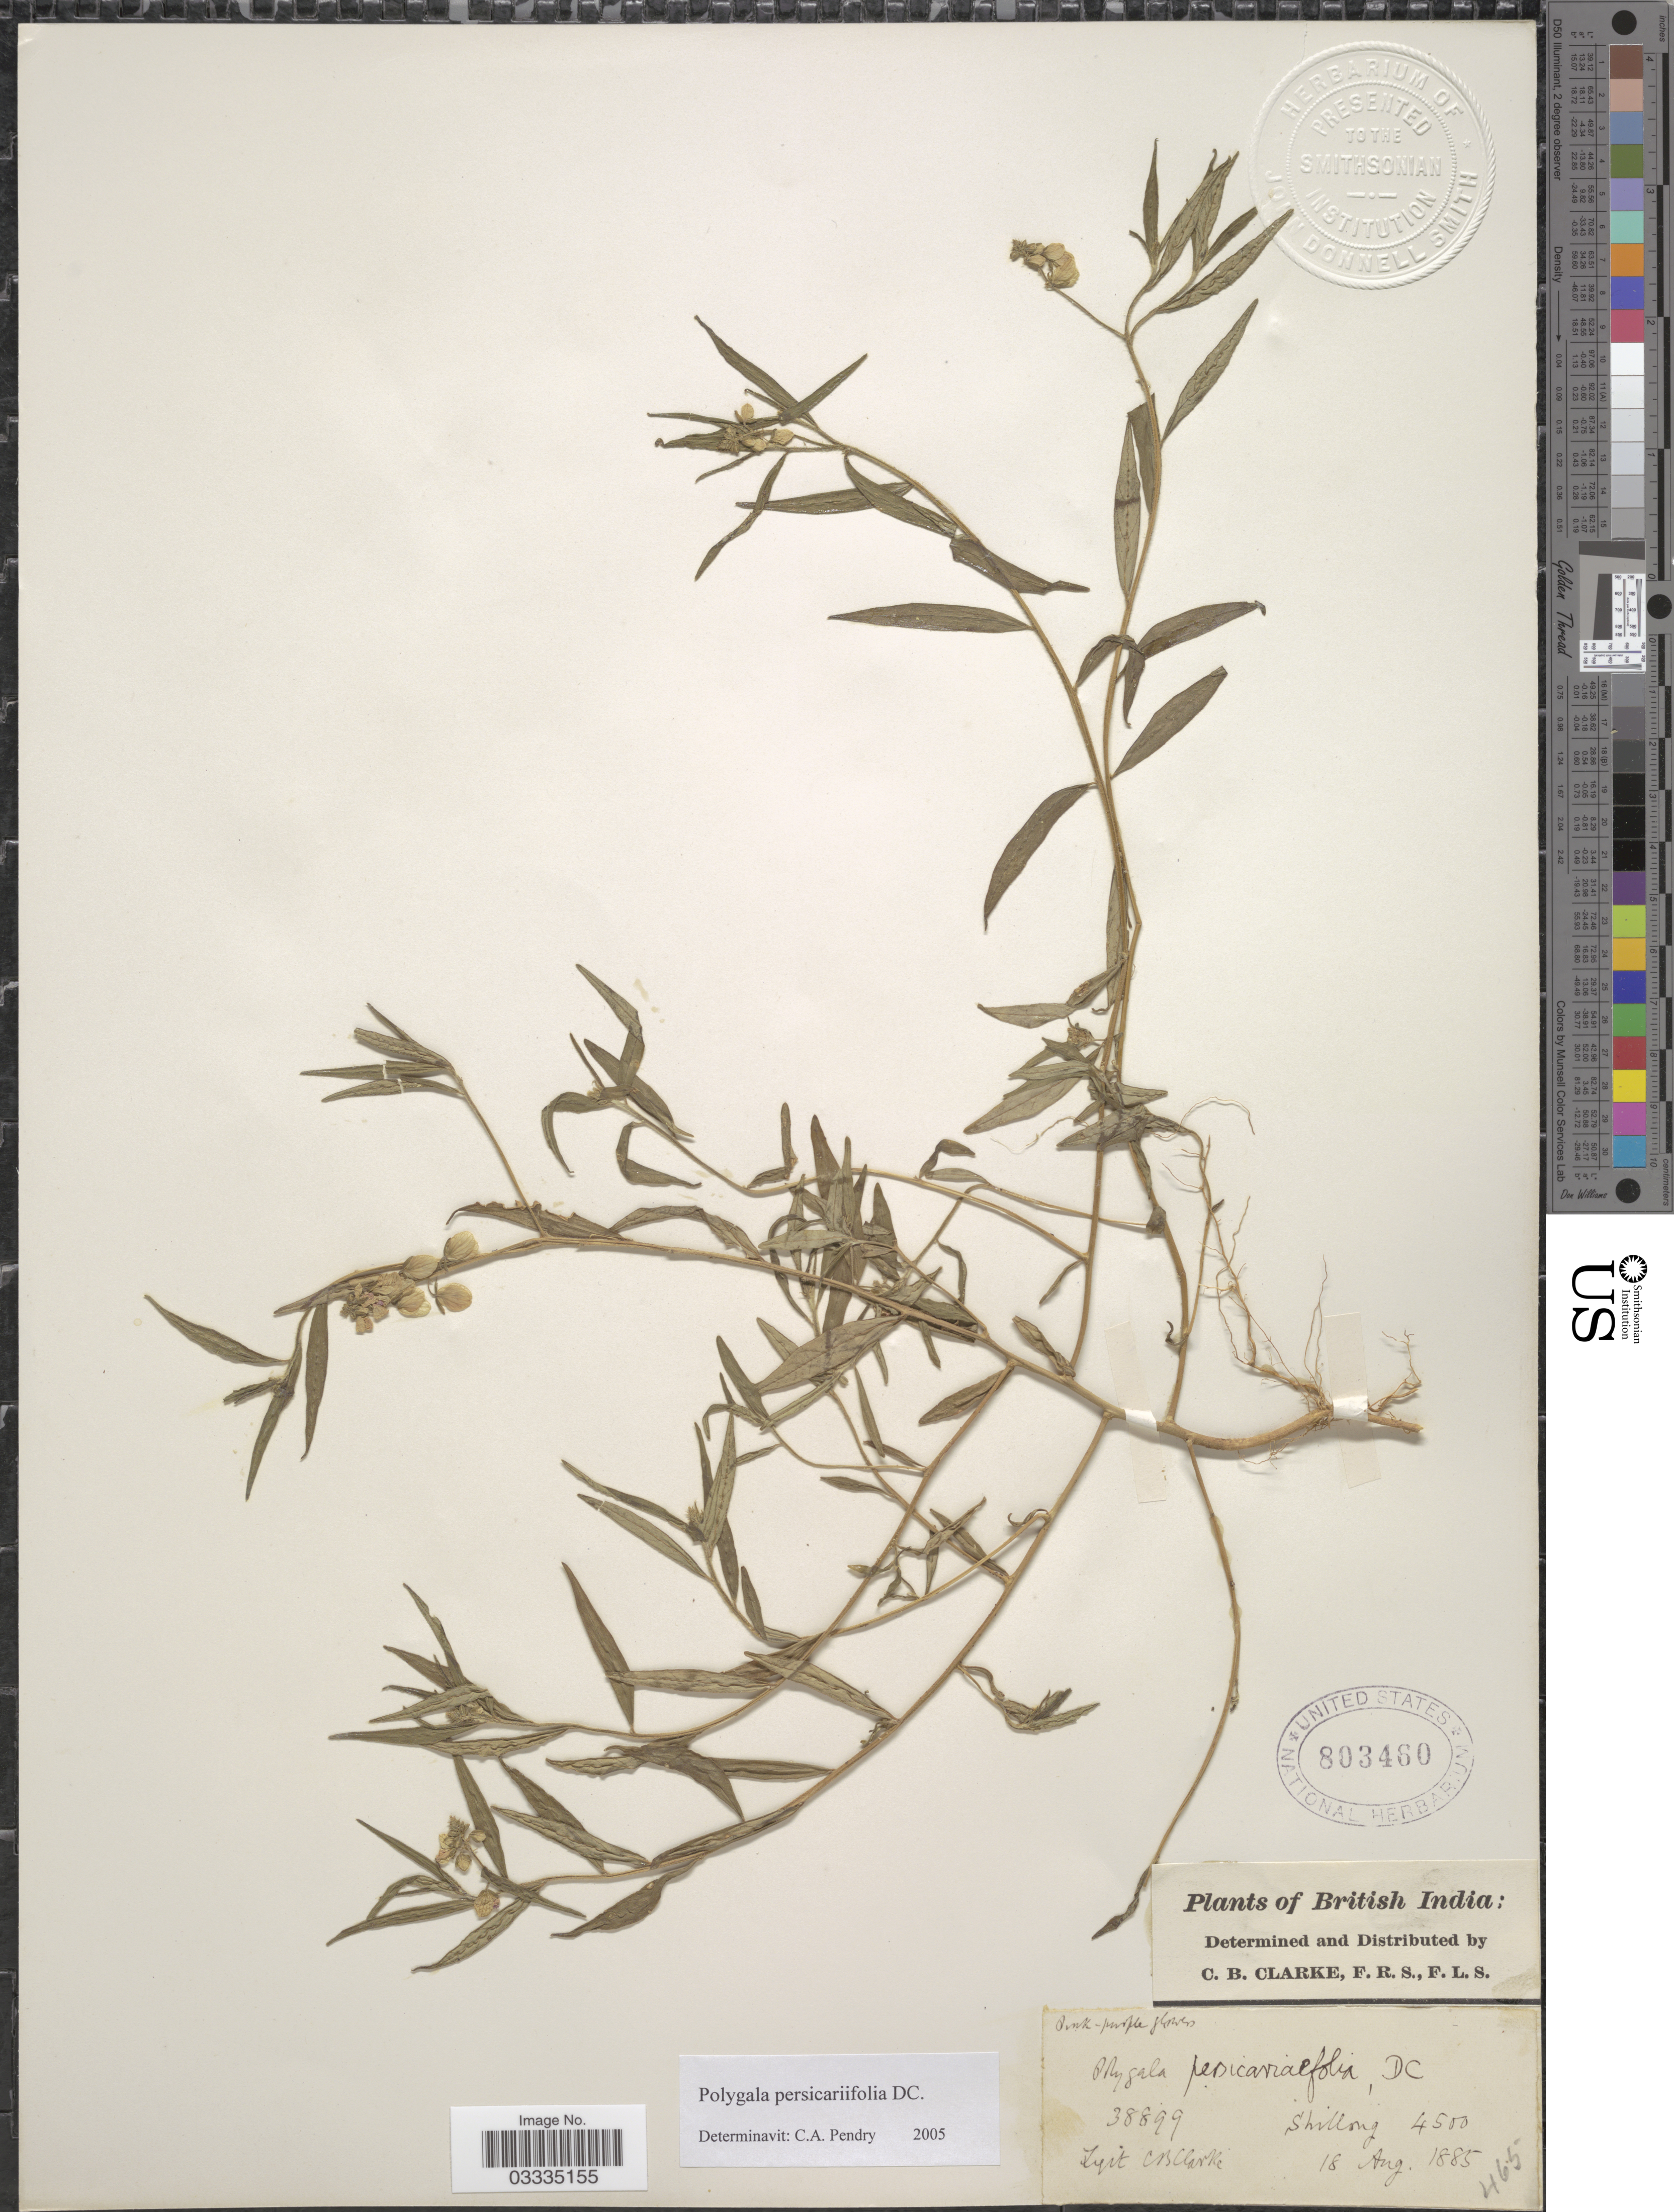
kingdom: Plantae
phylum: Tracheophyta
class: Magnoliopsida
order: Fabales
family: Polygalaceae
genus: Polygala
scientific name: Polygala persicariifolia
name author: DC.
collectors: C. B. Clarke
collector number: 38899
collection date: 1885-08-18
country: India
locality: British India. Shillong.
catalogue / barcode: US 803460